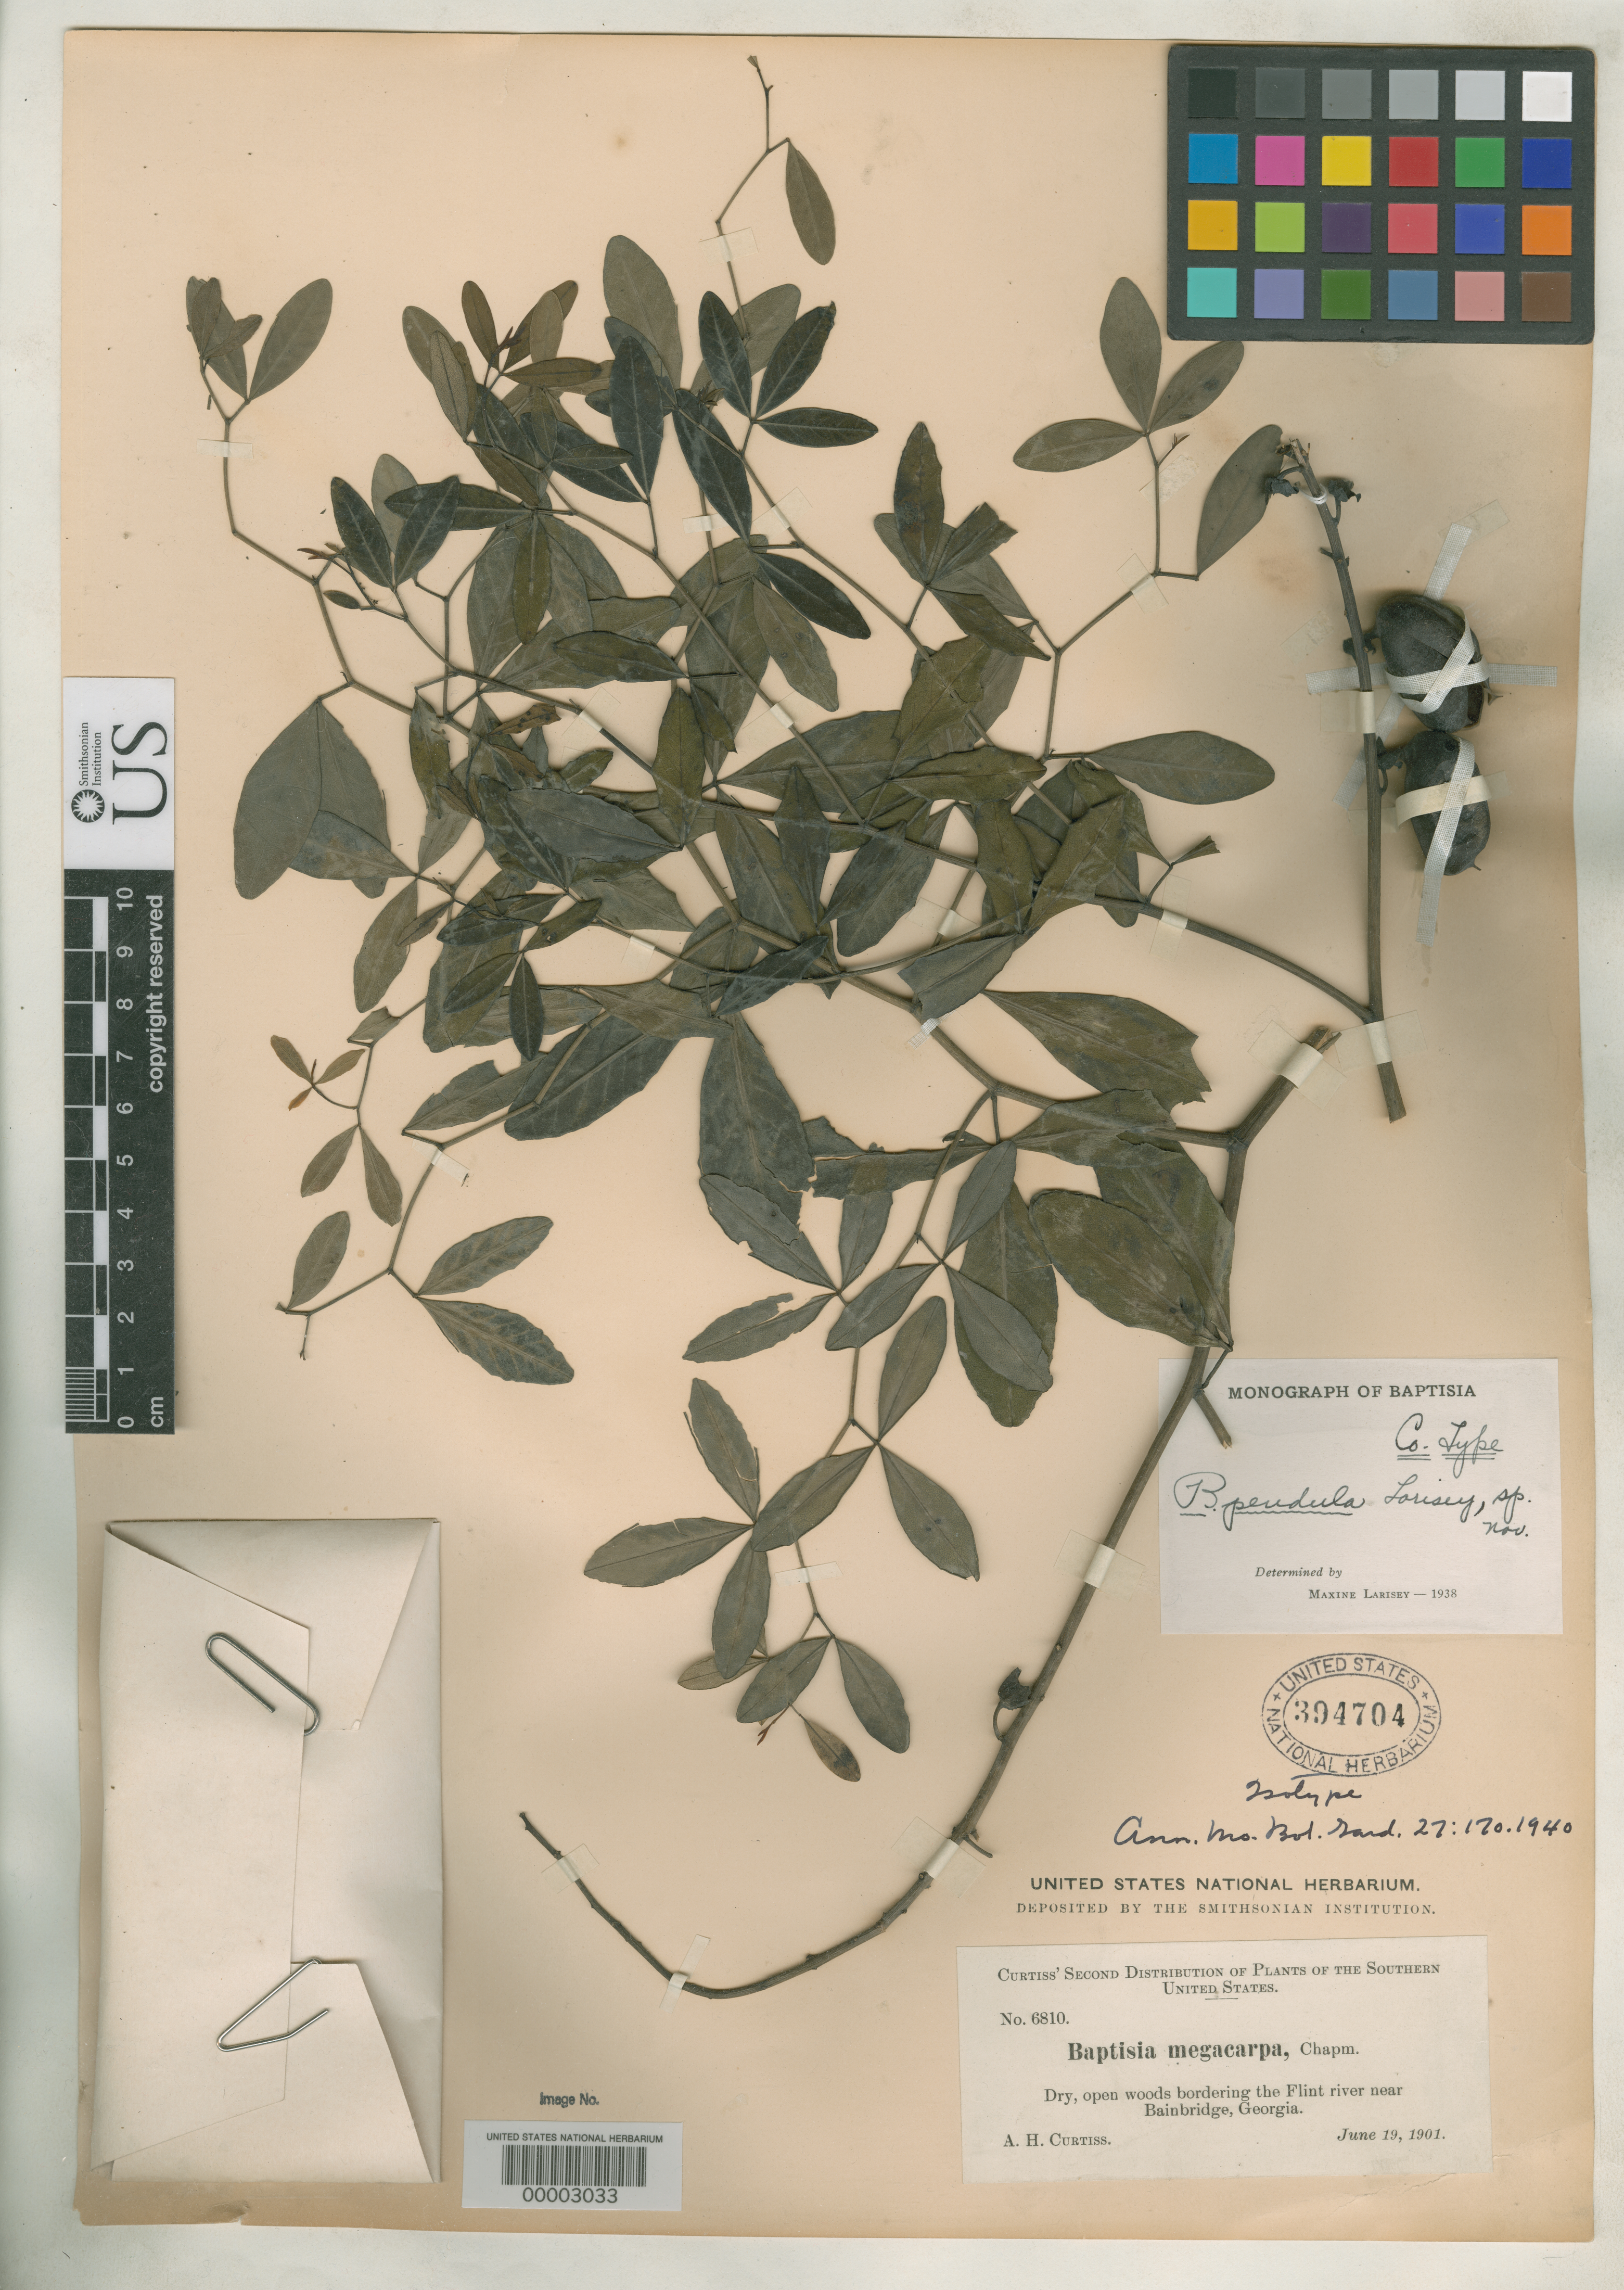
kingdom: Plantae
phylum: Tracheophyta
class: Magnoliopsida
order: Fabales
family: Fabaceae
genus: Baptisia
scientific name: Baptisia pendula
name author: Larisey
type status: Isotype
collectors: A. H. Curtiss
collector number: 6810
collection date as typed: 17 Jun 1901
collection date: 1901-06-17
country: United States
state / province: Georgia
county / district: Decatur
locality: Flint River near Bainbridge.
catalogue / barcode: US 394704